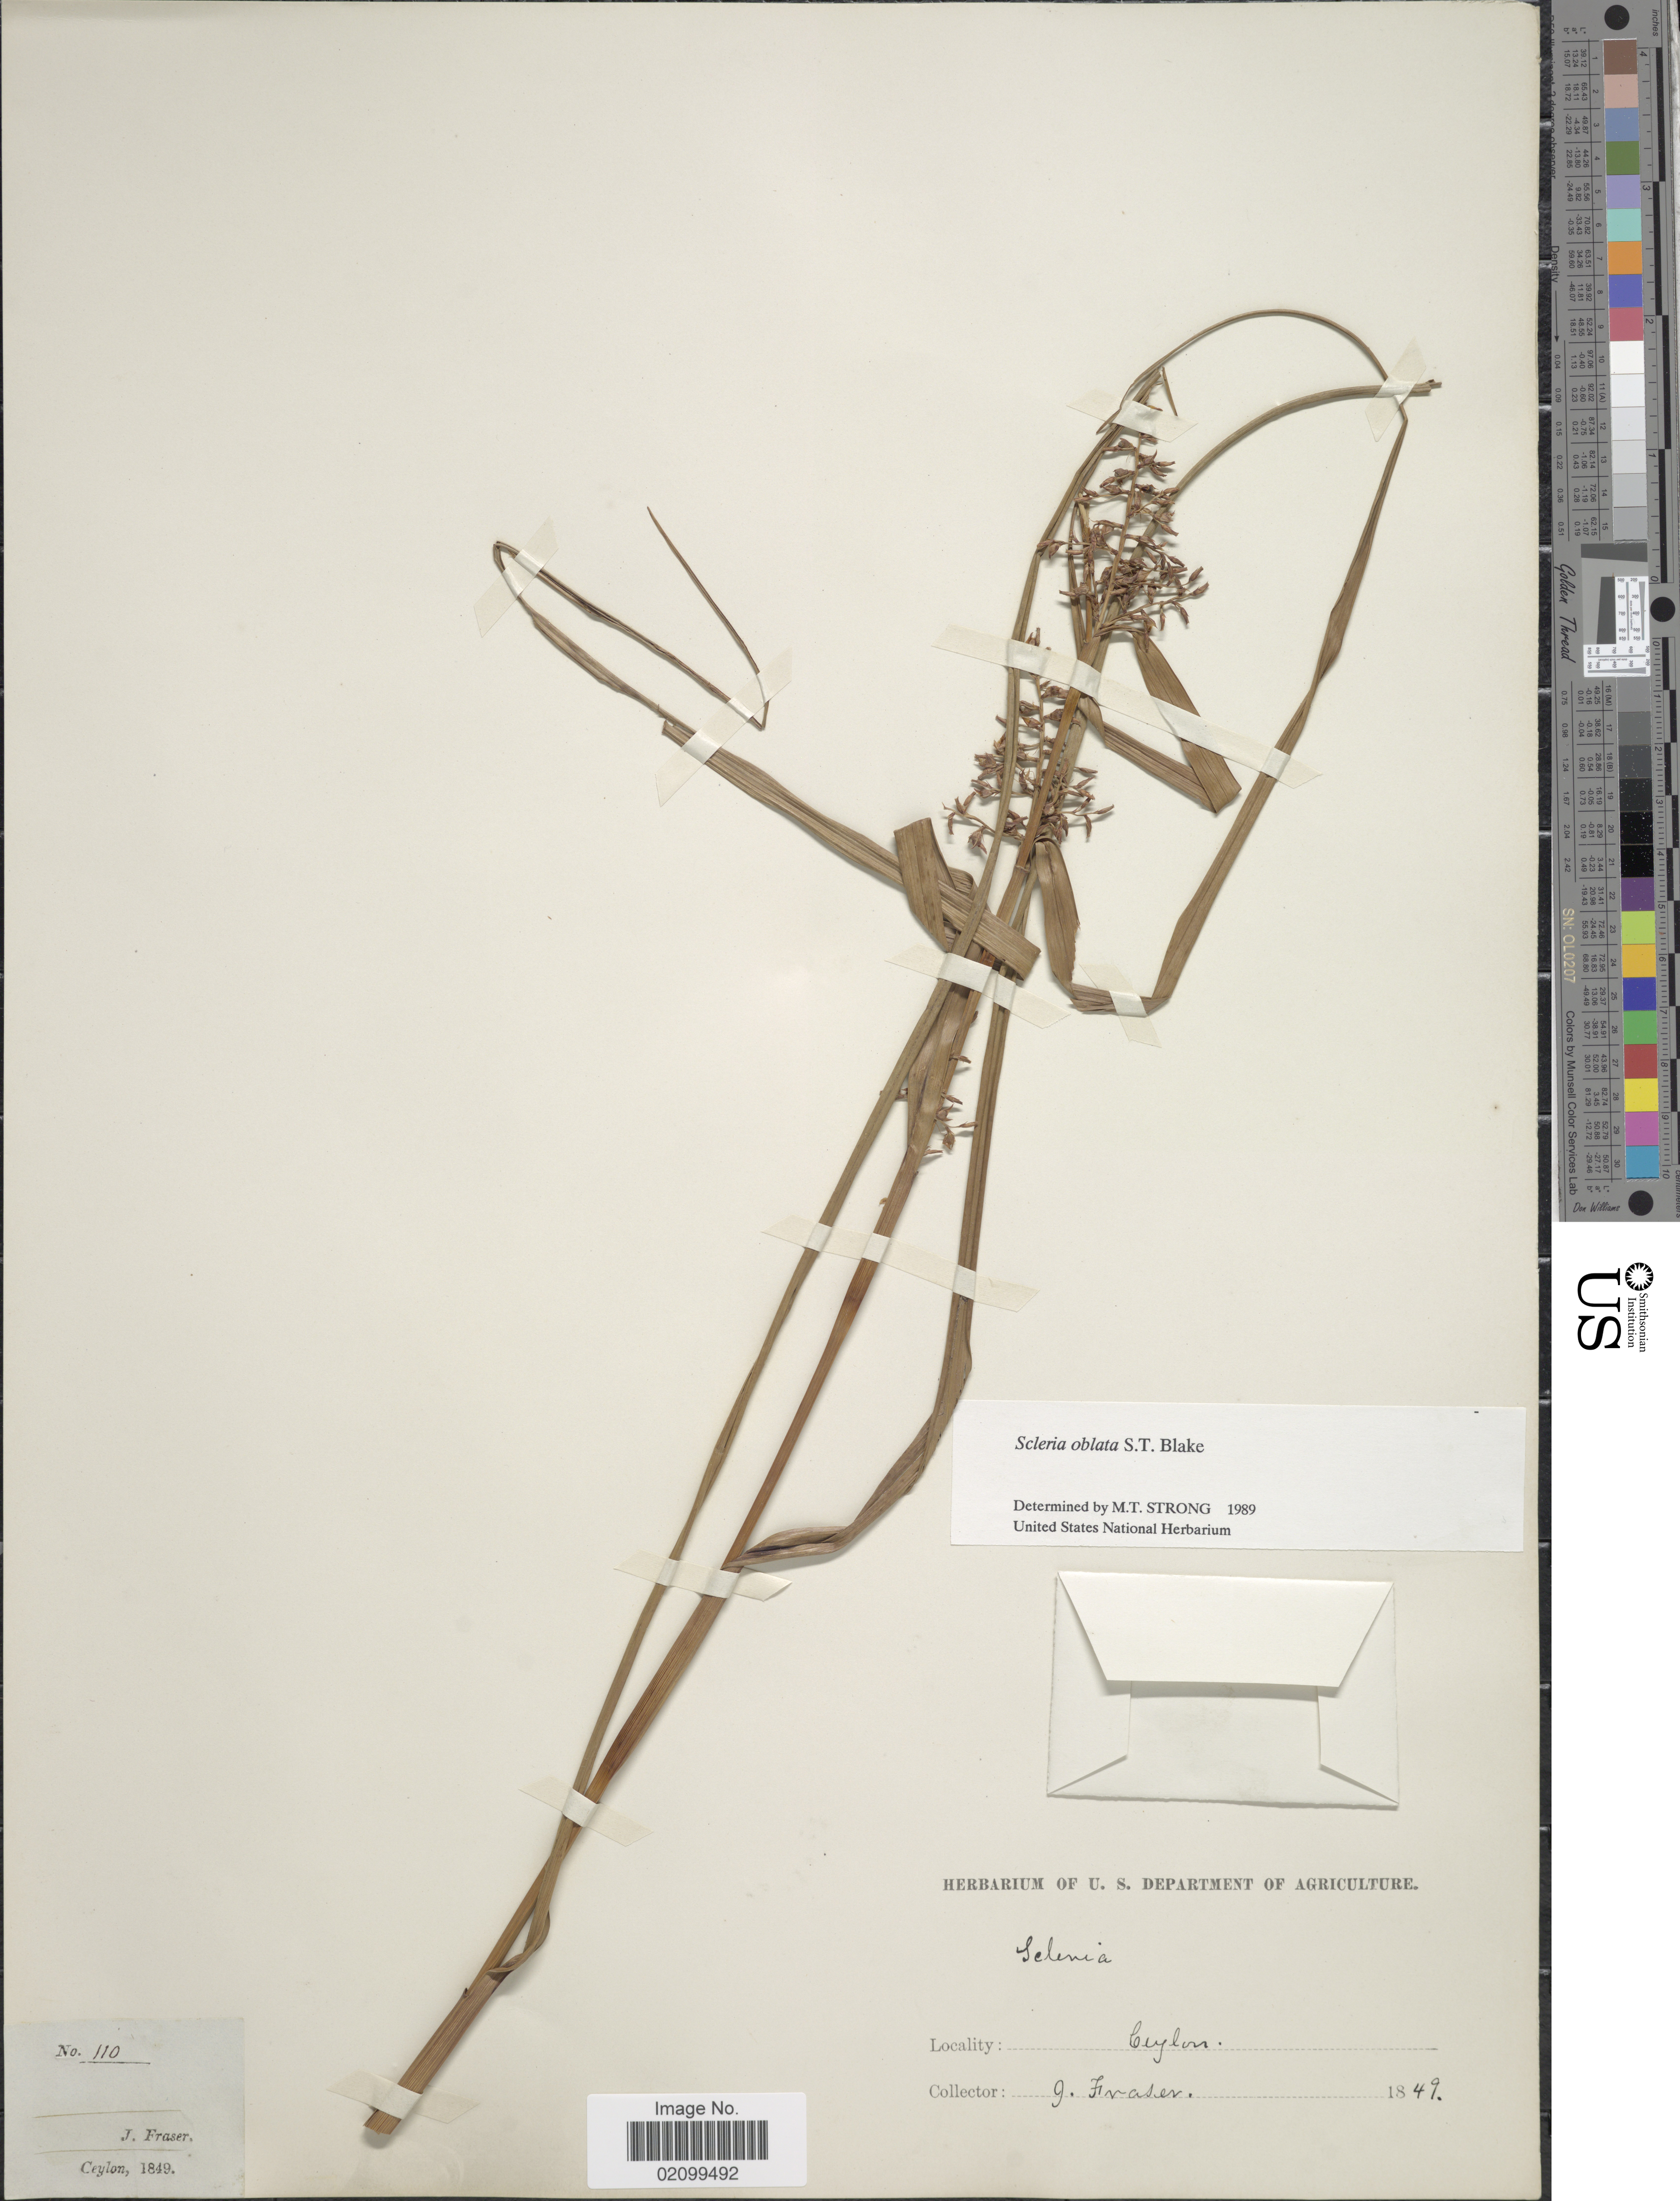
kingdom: Plantae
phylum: Tracheophyta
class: Liliopsida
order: Poales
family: Cyperaceae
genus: Scleria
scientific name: Scleria oblata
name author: S.T. Blake ex J. Kern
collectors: J. Fraser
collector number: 110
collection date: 1849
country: Sri Lanka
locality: Ceylon